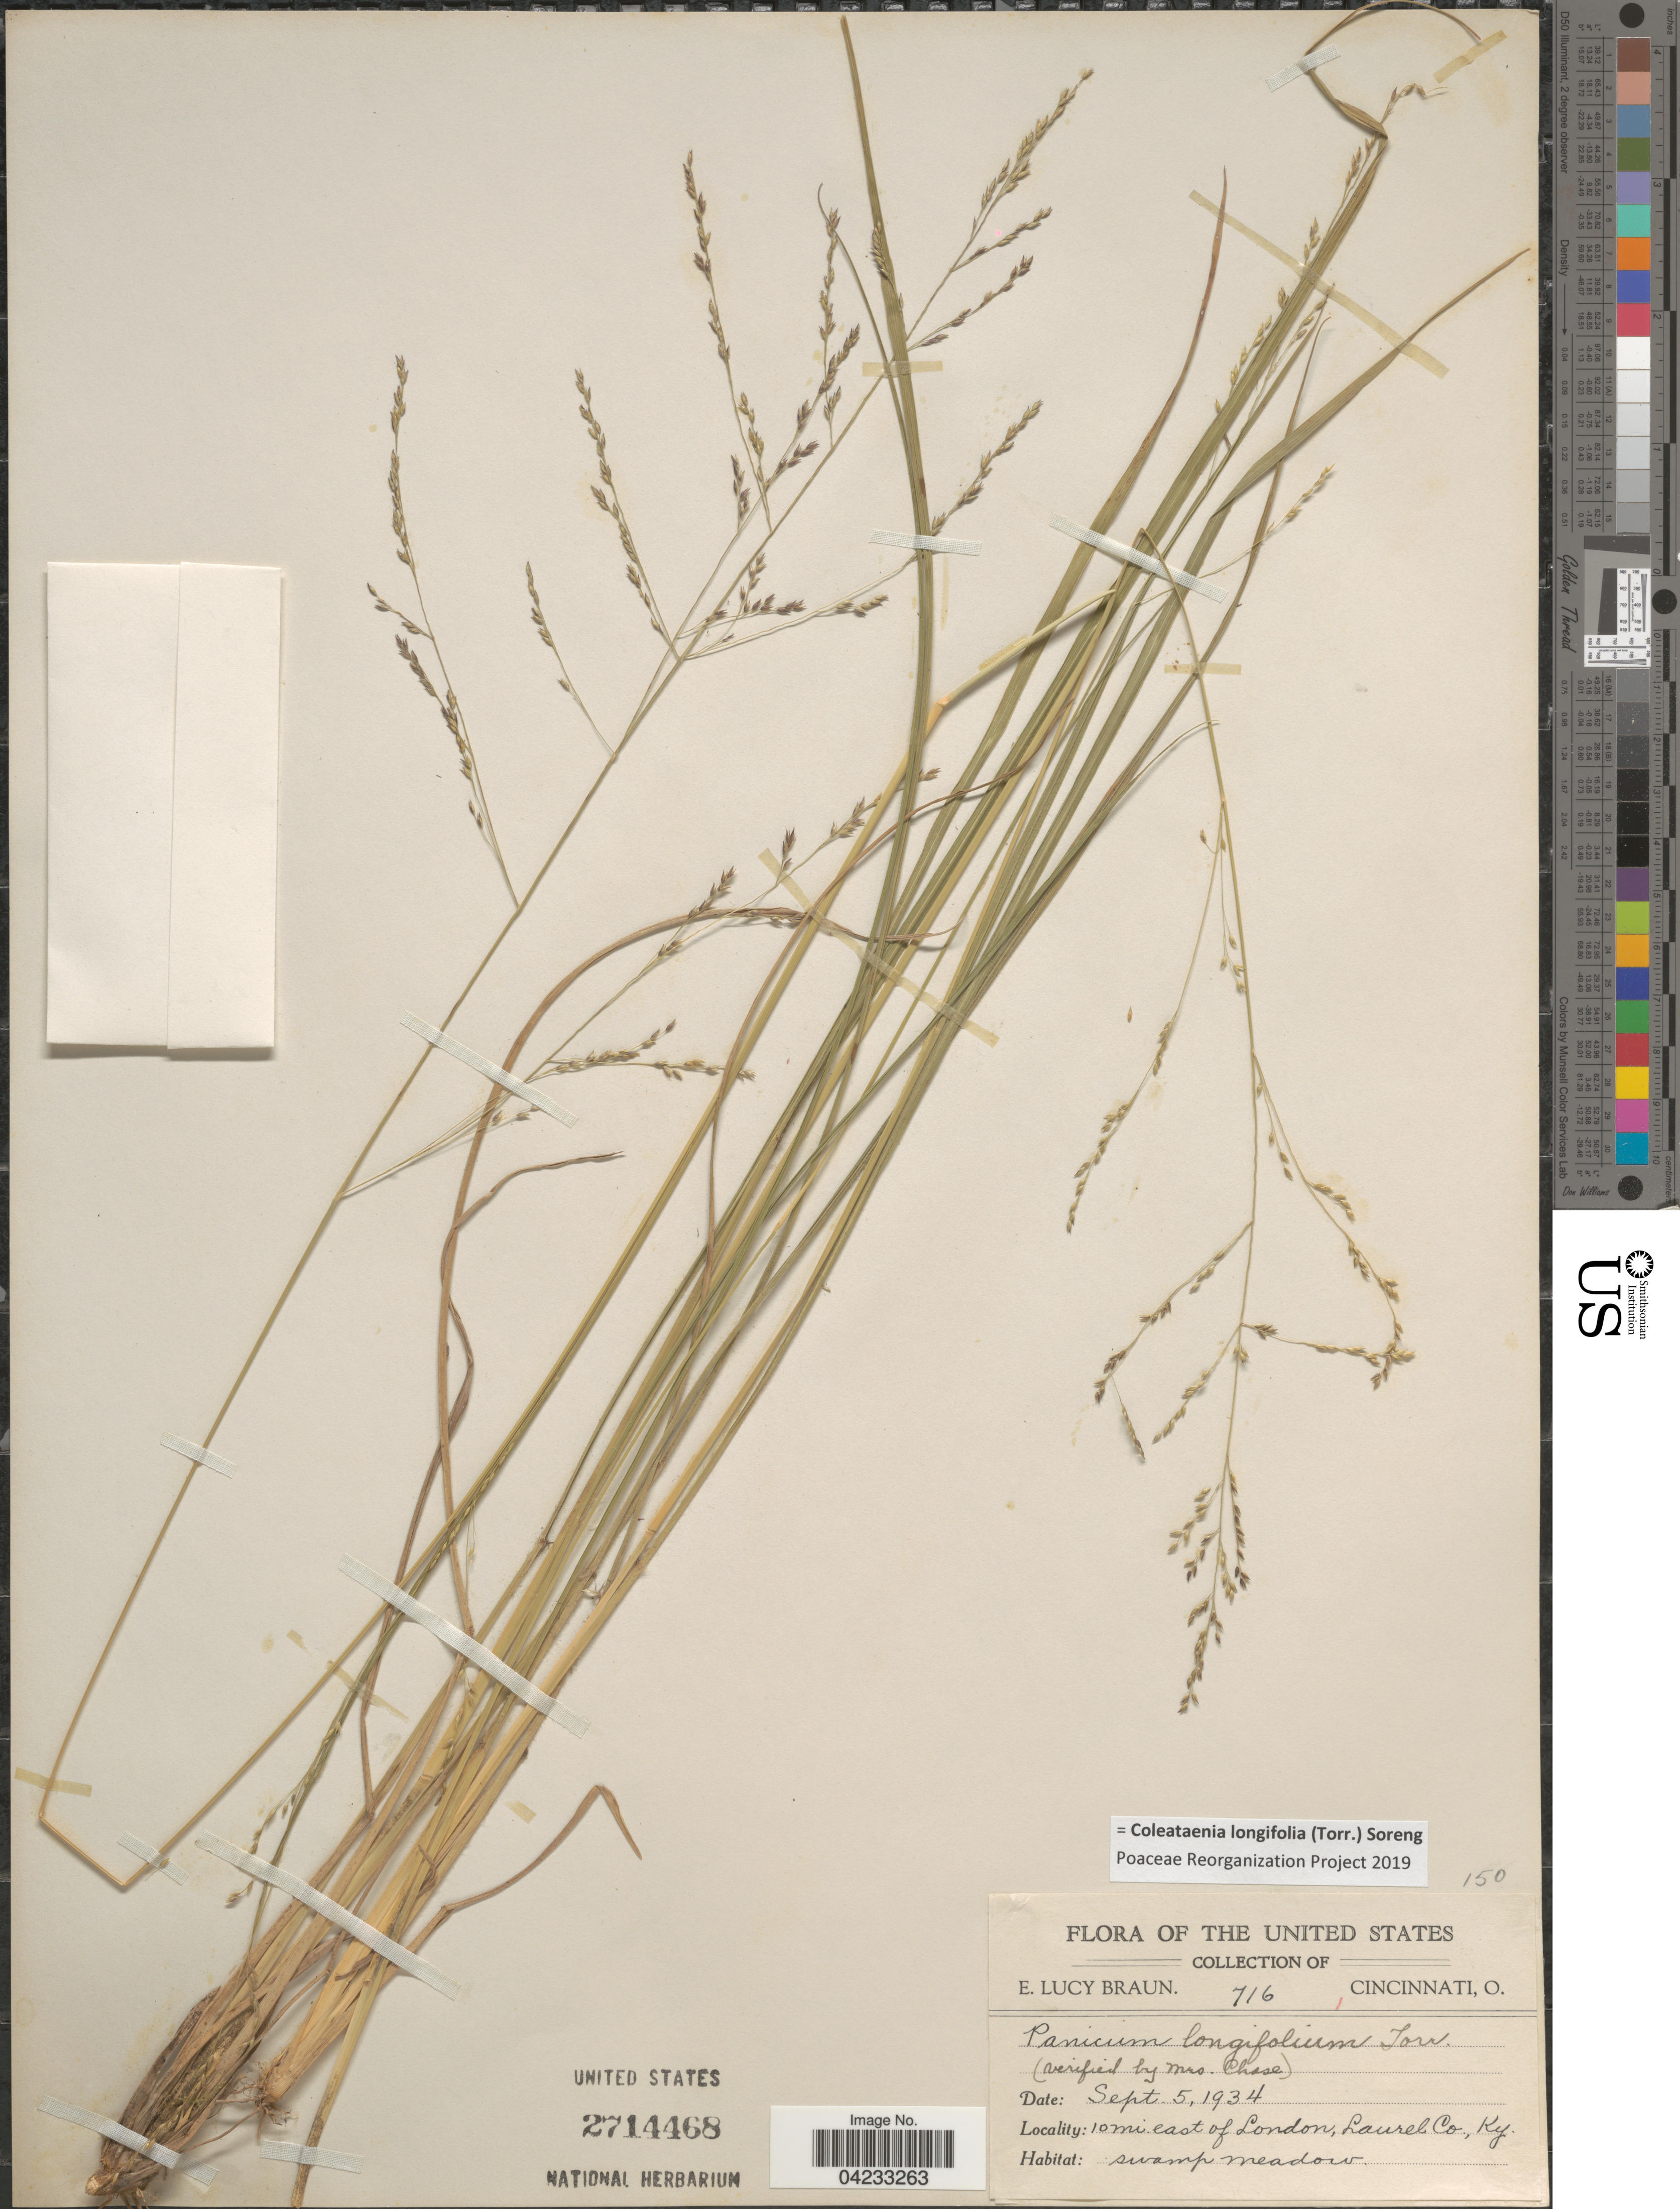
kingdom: Plantae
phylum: Tracheophyta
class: Liliopsida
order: Poales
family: Poaceae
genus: Coleataenia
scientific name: Coleataenia longifolia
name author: (Torr.) Soreng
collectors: E. L. Braun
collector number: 716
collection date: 1934-09-05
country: United States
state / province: Kentucky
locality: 10 mi. east of London, Laurel Co.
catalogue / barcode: US 2714468